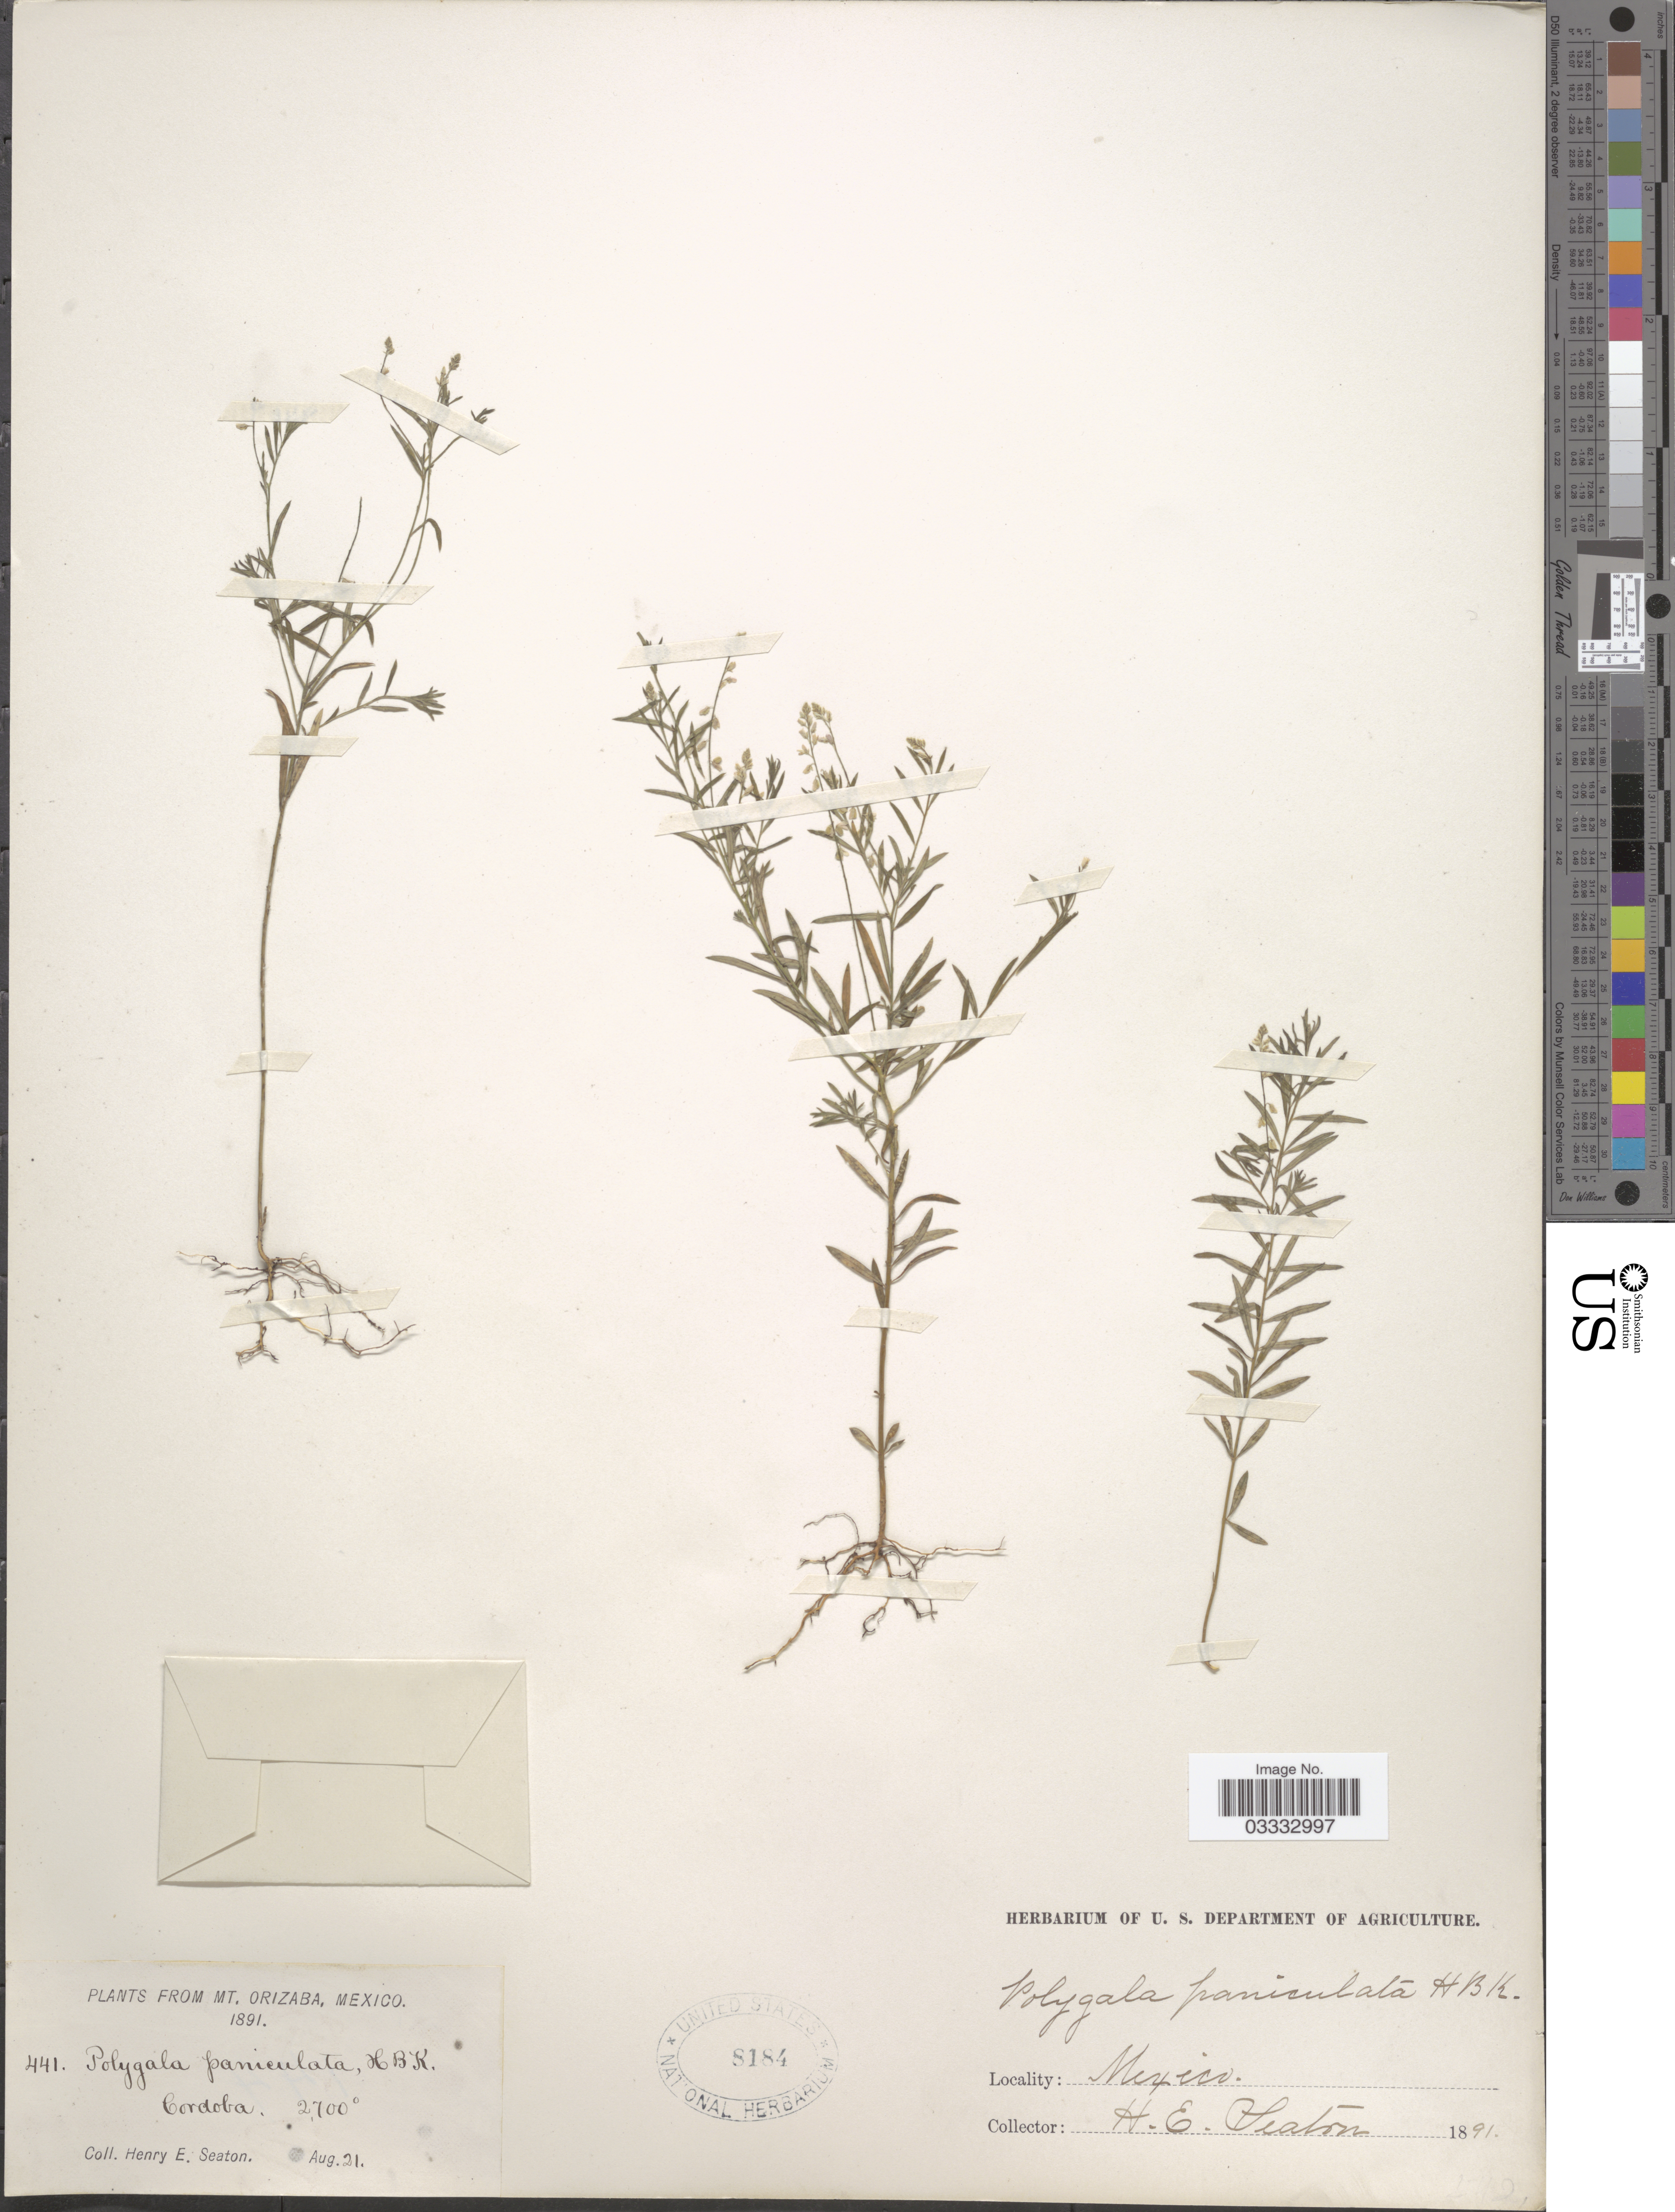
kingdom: Plantae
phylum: Tracheophyta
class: Magnoliopsida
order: Fabales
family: Polygalaceae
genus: Polygala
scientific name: Polygala paniculata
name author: L.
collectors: H. E. Seaton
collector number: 441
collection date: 1891-08-21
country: Mexico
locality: Mt. Orizaba. Cordoba.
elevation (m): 823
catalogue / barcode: US 8184